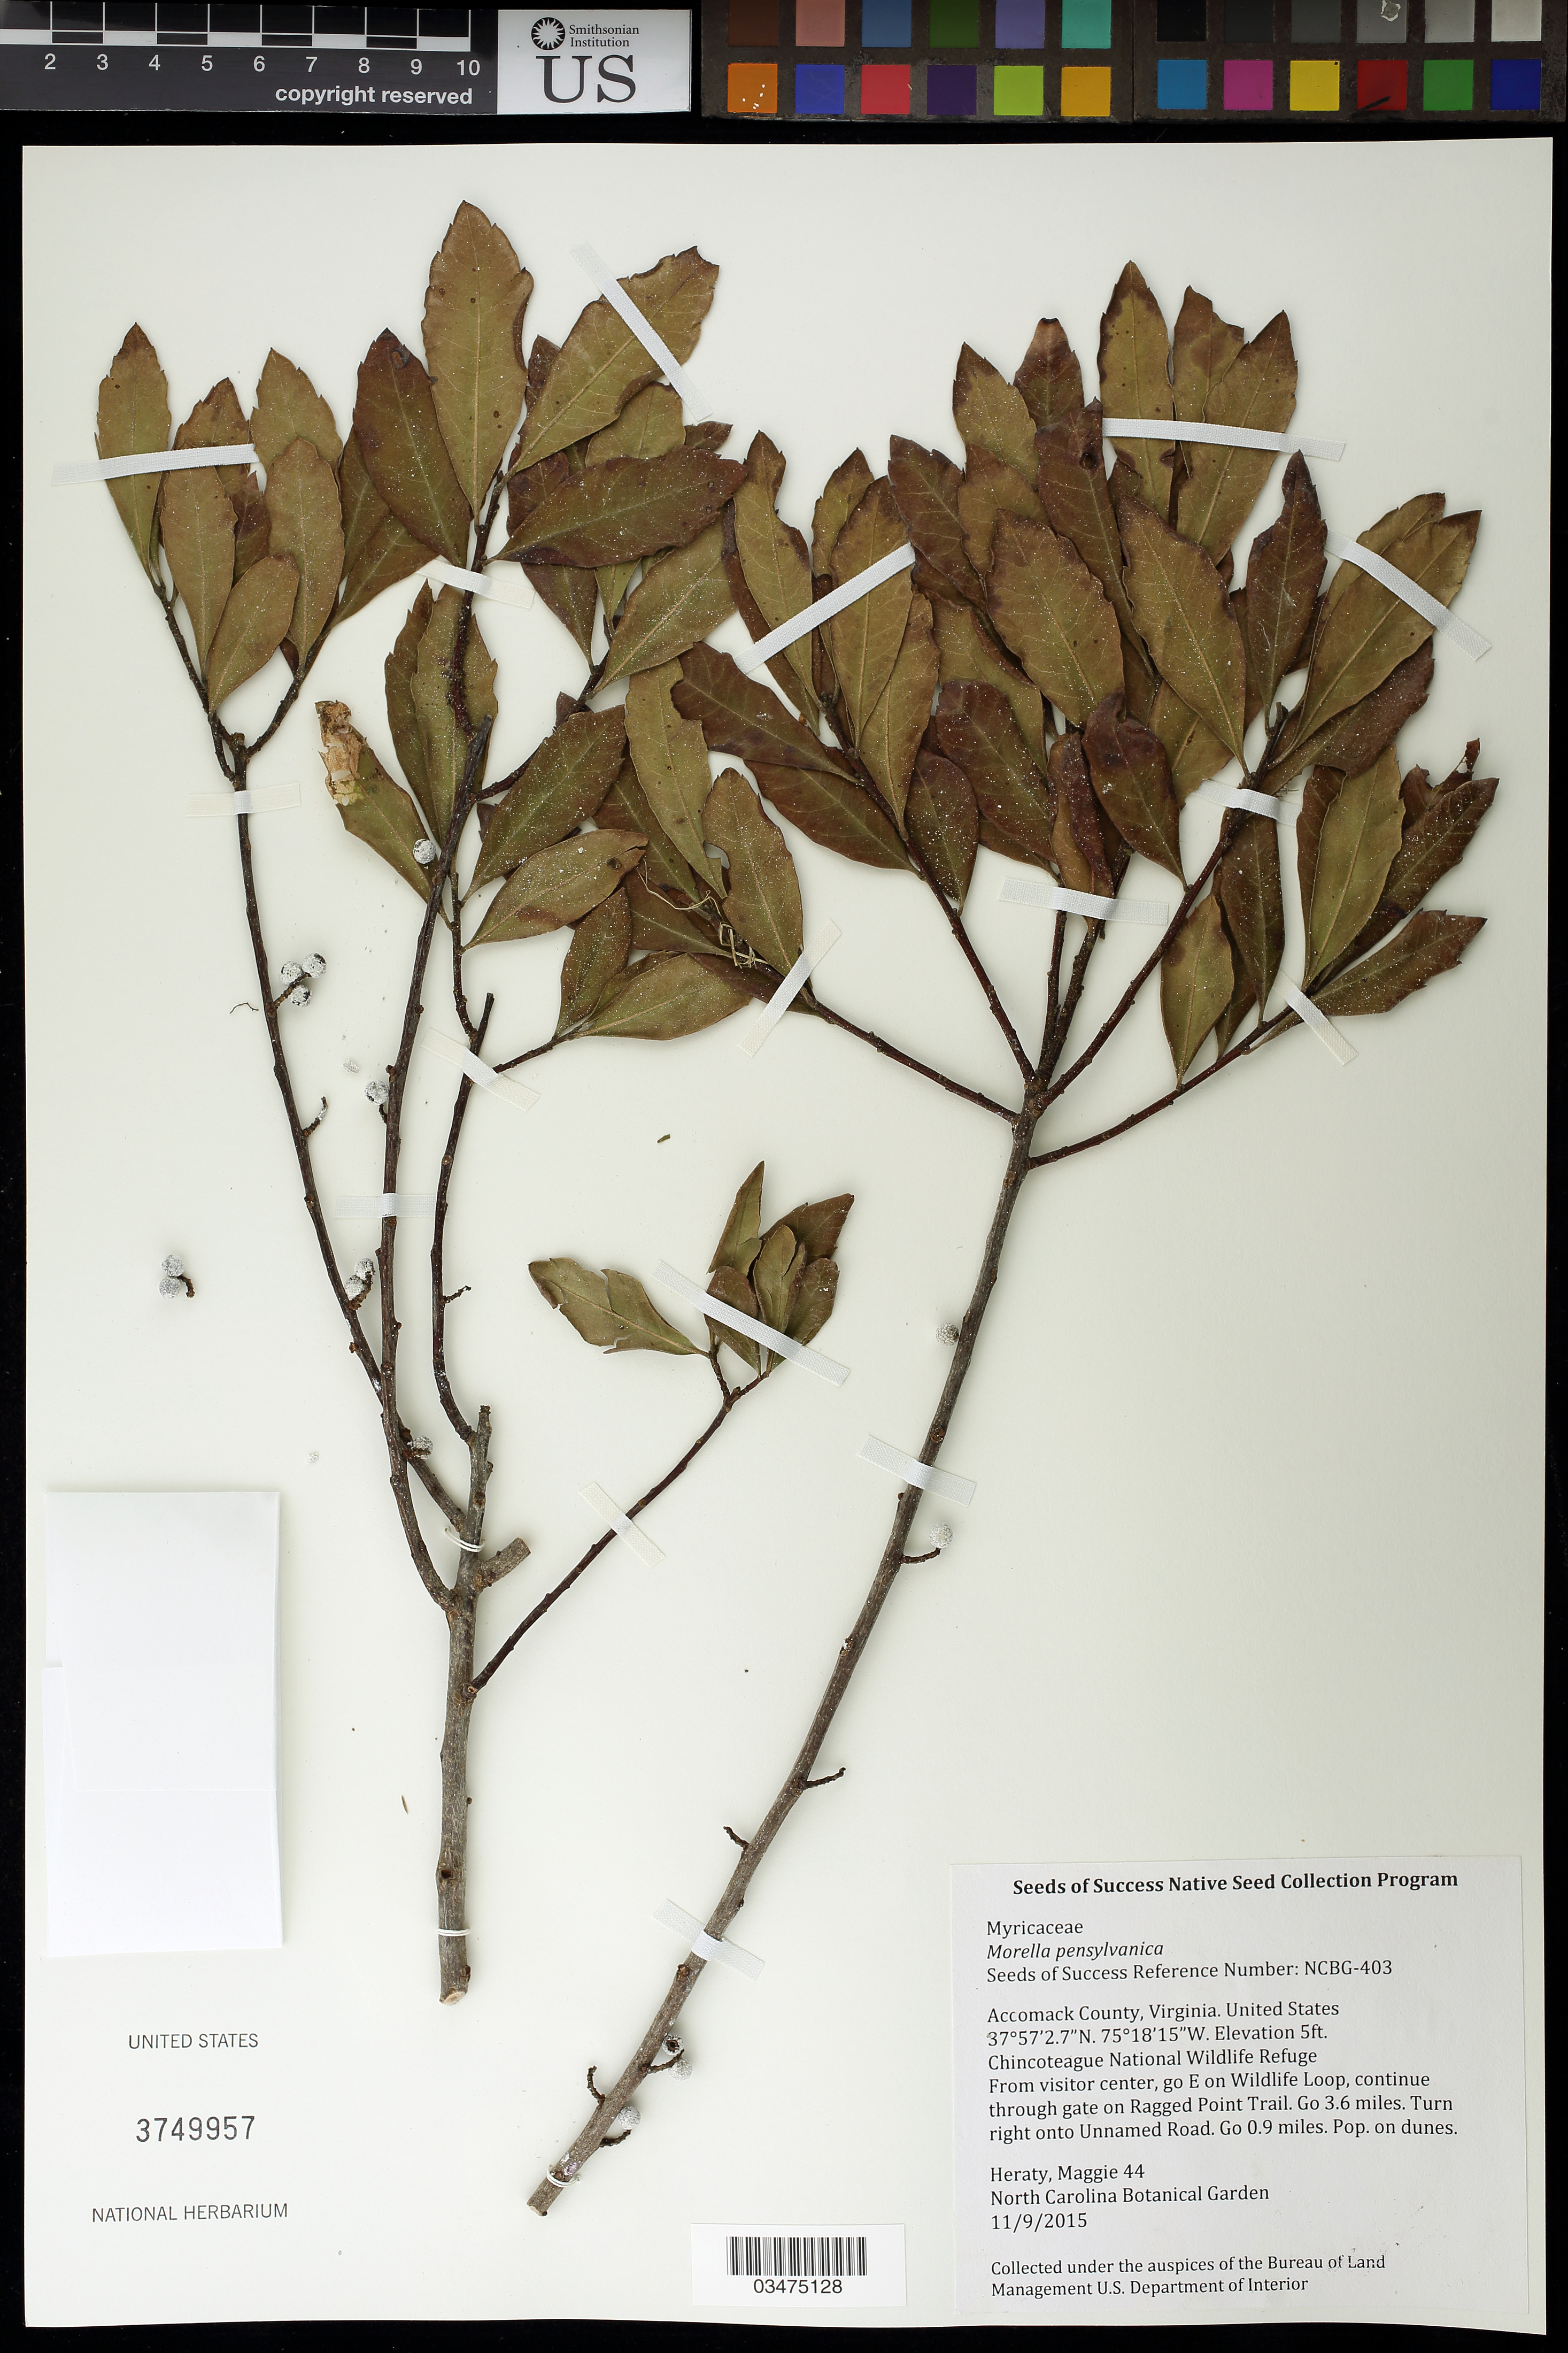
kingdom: Plantae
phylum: Tracheophyta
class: Magnoliopsida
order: Fagales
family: Myricaceae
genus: Morella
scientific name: Morella pensylvanica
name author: (Mirb.) Kartesz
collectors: M. Heraty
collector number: NCBG-403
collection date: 2015-11-09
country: United States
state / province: Virginia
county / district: Accomack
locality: Chincoteague National Wildlife Refuge. Ragget Point Trail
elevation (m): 2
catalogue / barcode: US 3749957